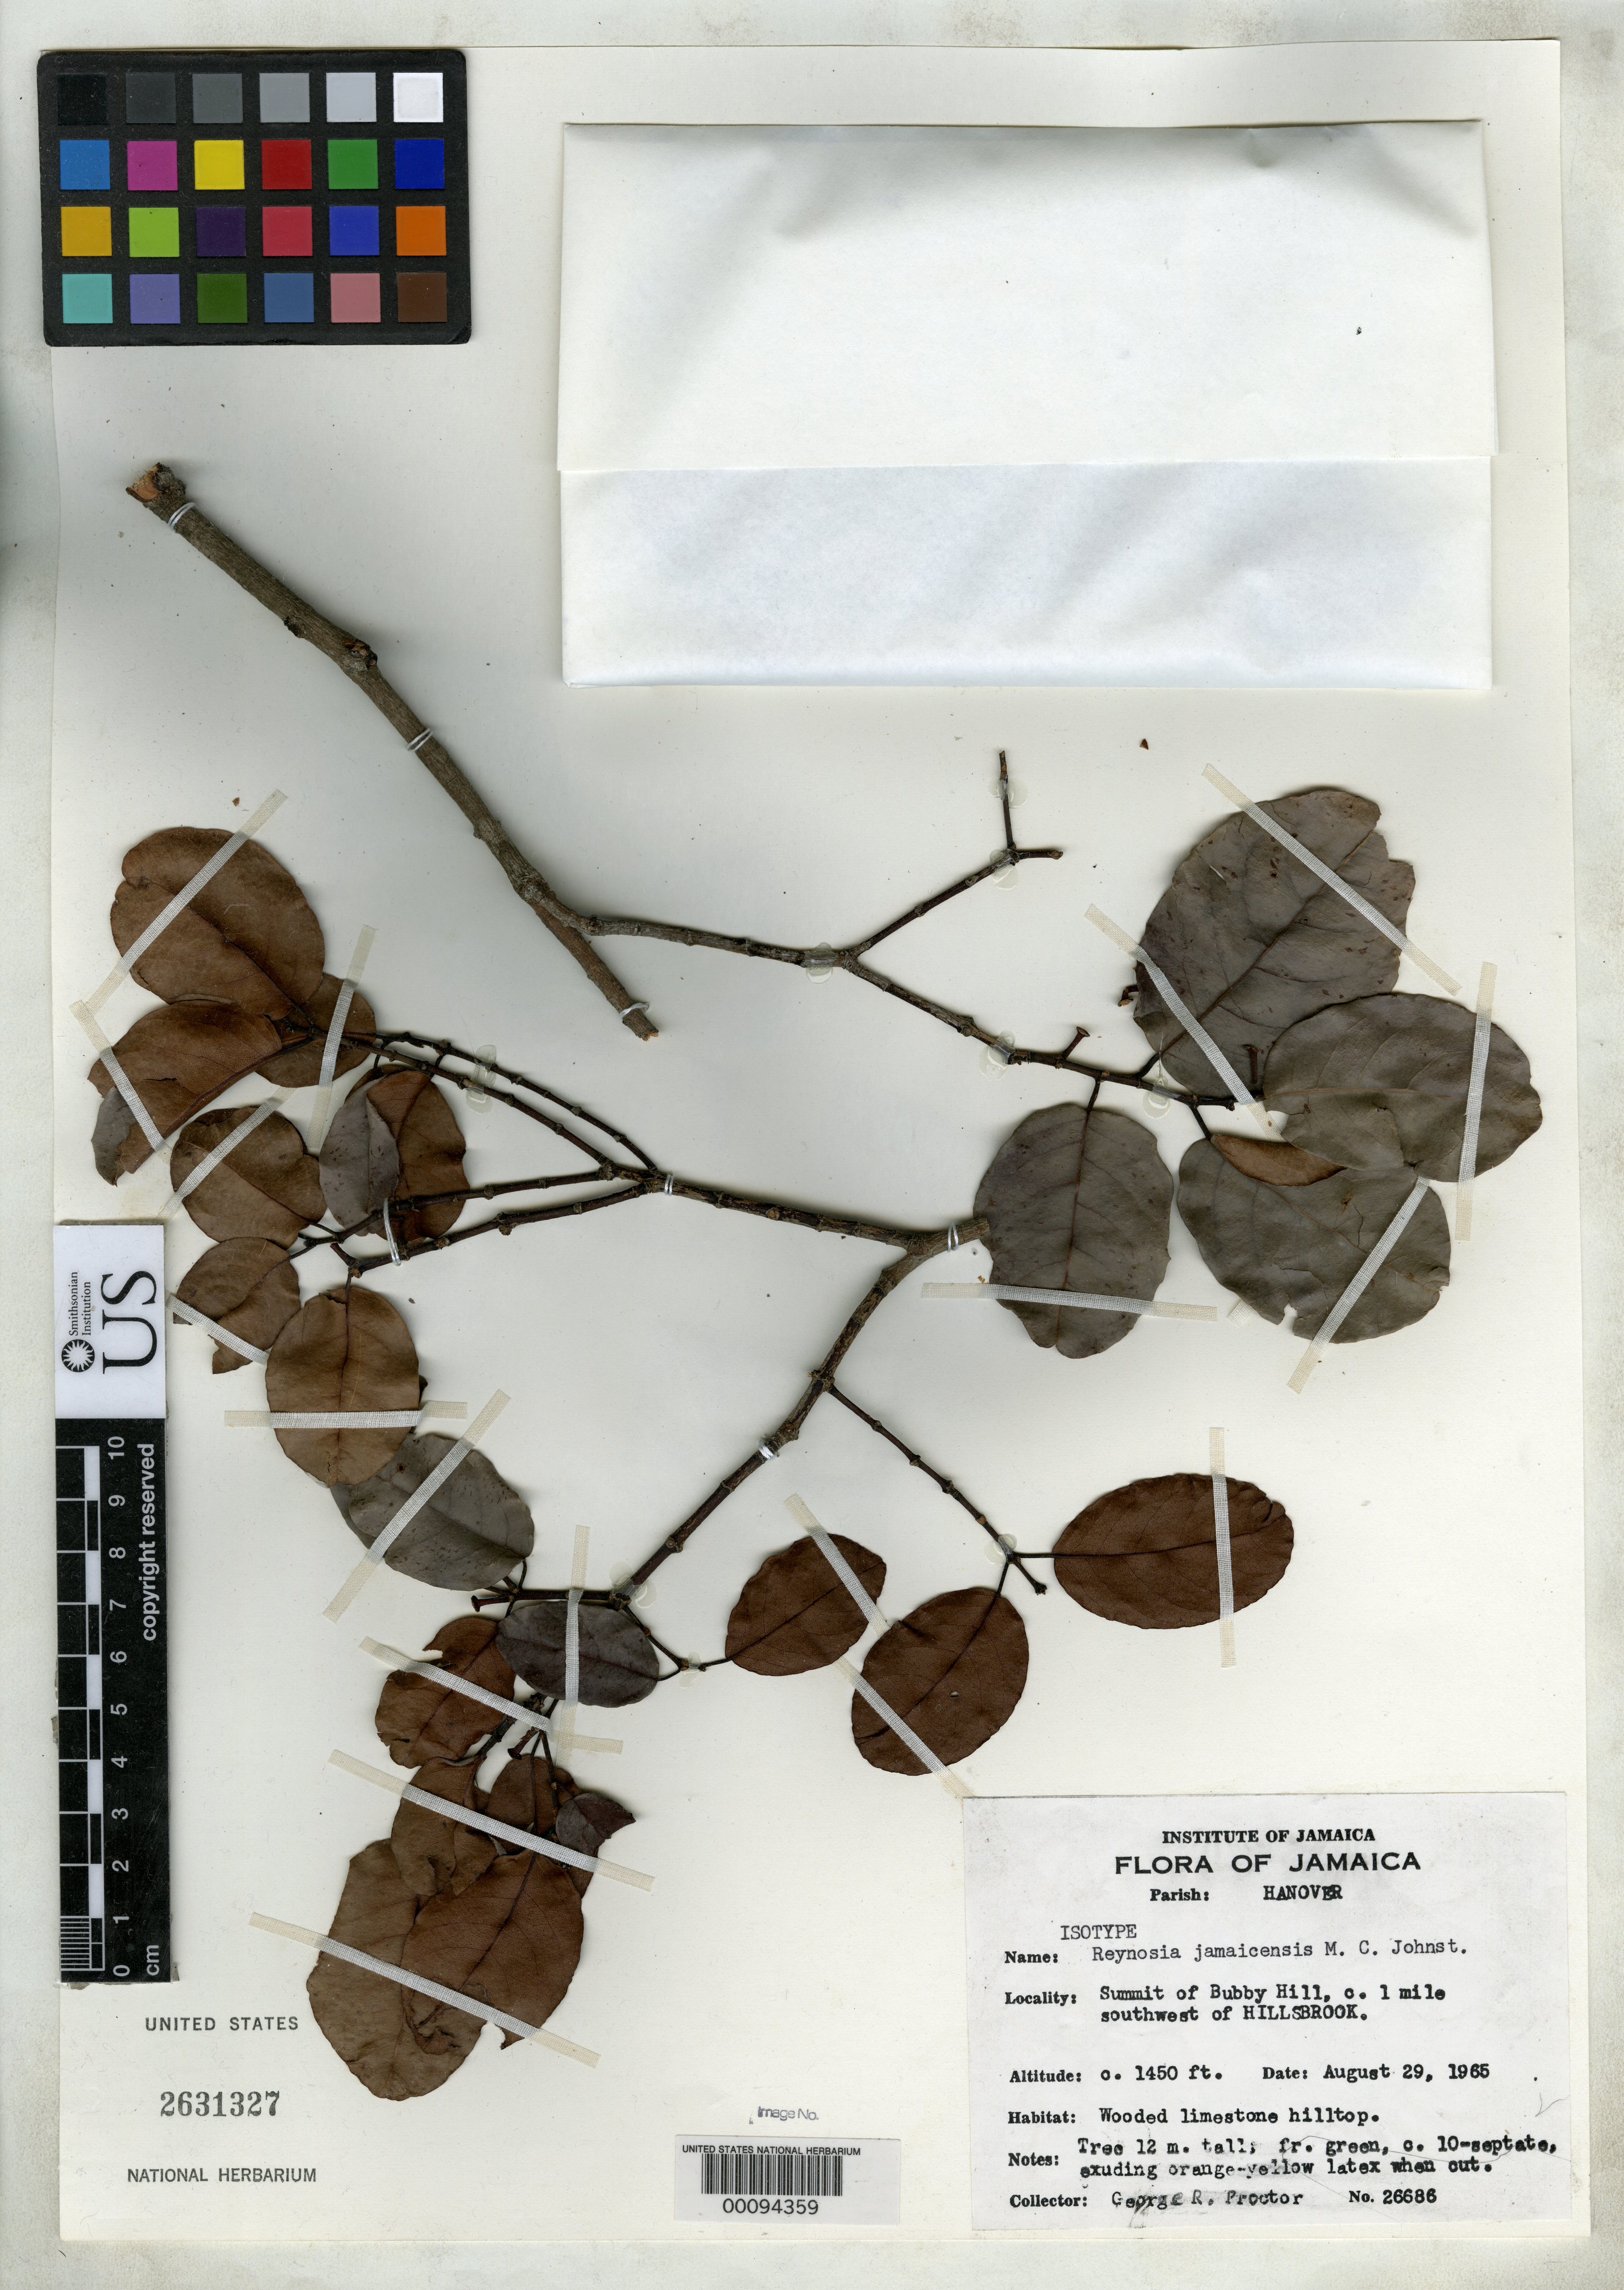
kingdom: Plantae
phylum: Tracheophyta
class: Magnoliopsida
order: Rosales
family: Rhamnaceae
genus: Reynosia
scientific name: Reynosia jamaicensis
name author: M.C. Johnst.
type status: Isotype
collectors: G. R. Proctor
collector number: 26686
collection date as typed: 19 Aug 1965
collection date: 1965-08-19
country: Jamaica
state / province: Hanover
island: Greater Antilles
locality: Summit of Bubby Hill, one mile southwest of Hillsbrook.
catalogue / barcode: US 2631327